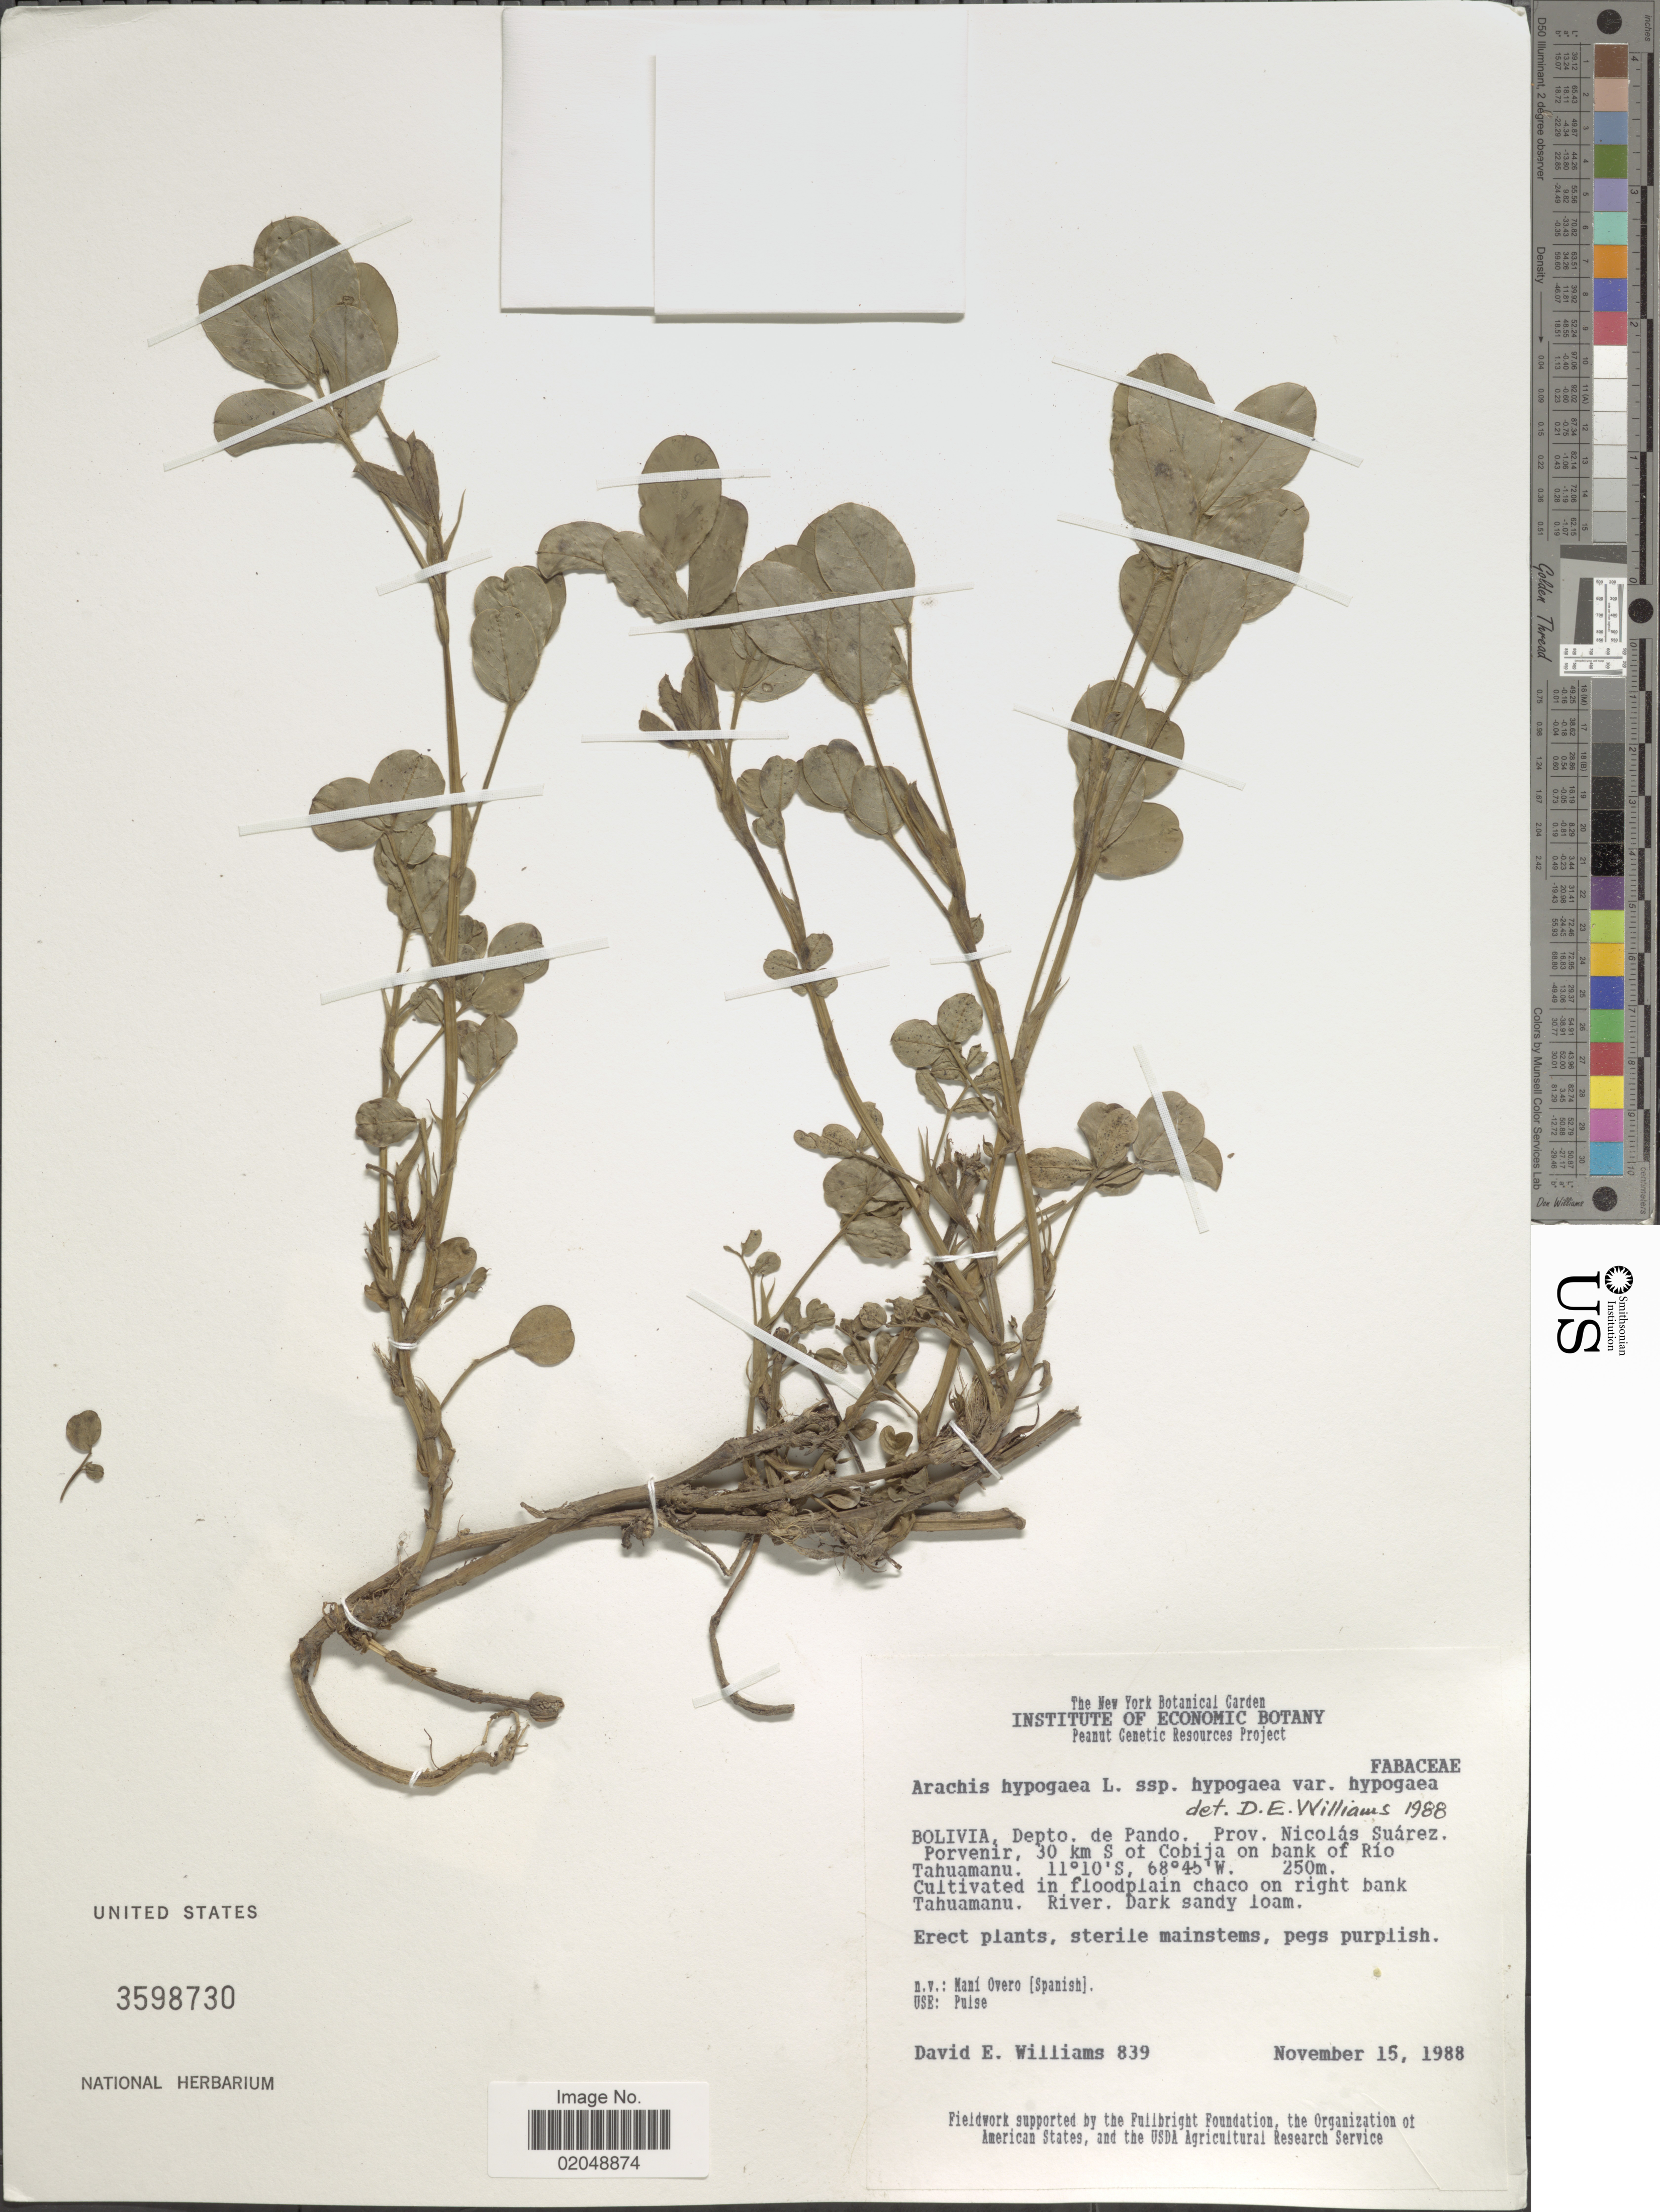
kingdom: Plantae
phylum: Tracheophyta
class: Magnoliopsida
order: Fabales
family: Fabaceae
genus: Arachis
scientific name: Arachis hypogaea var. hypogaea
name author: L.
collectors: D. E. Williams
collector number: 839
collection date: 1988-11-15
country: Bolivia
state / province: Pando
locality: Depto. de Pando., Prov. Nicolás Suárez. porvenir, 30 km S of Cobija on bank of Rio Tahuamanu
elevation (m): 250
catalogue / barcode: US 3598730